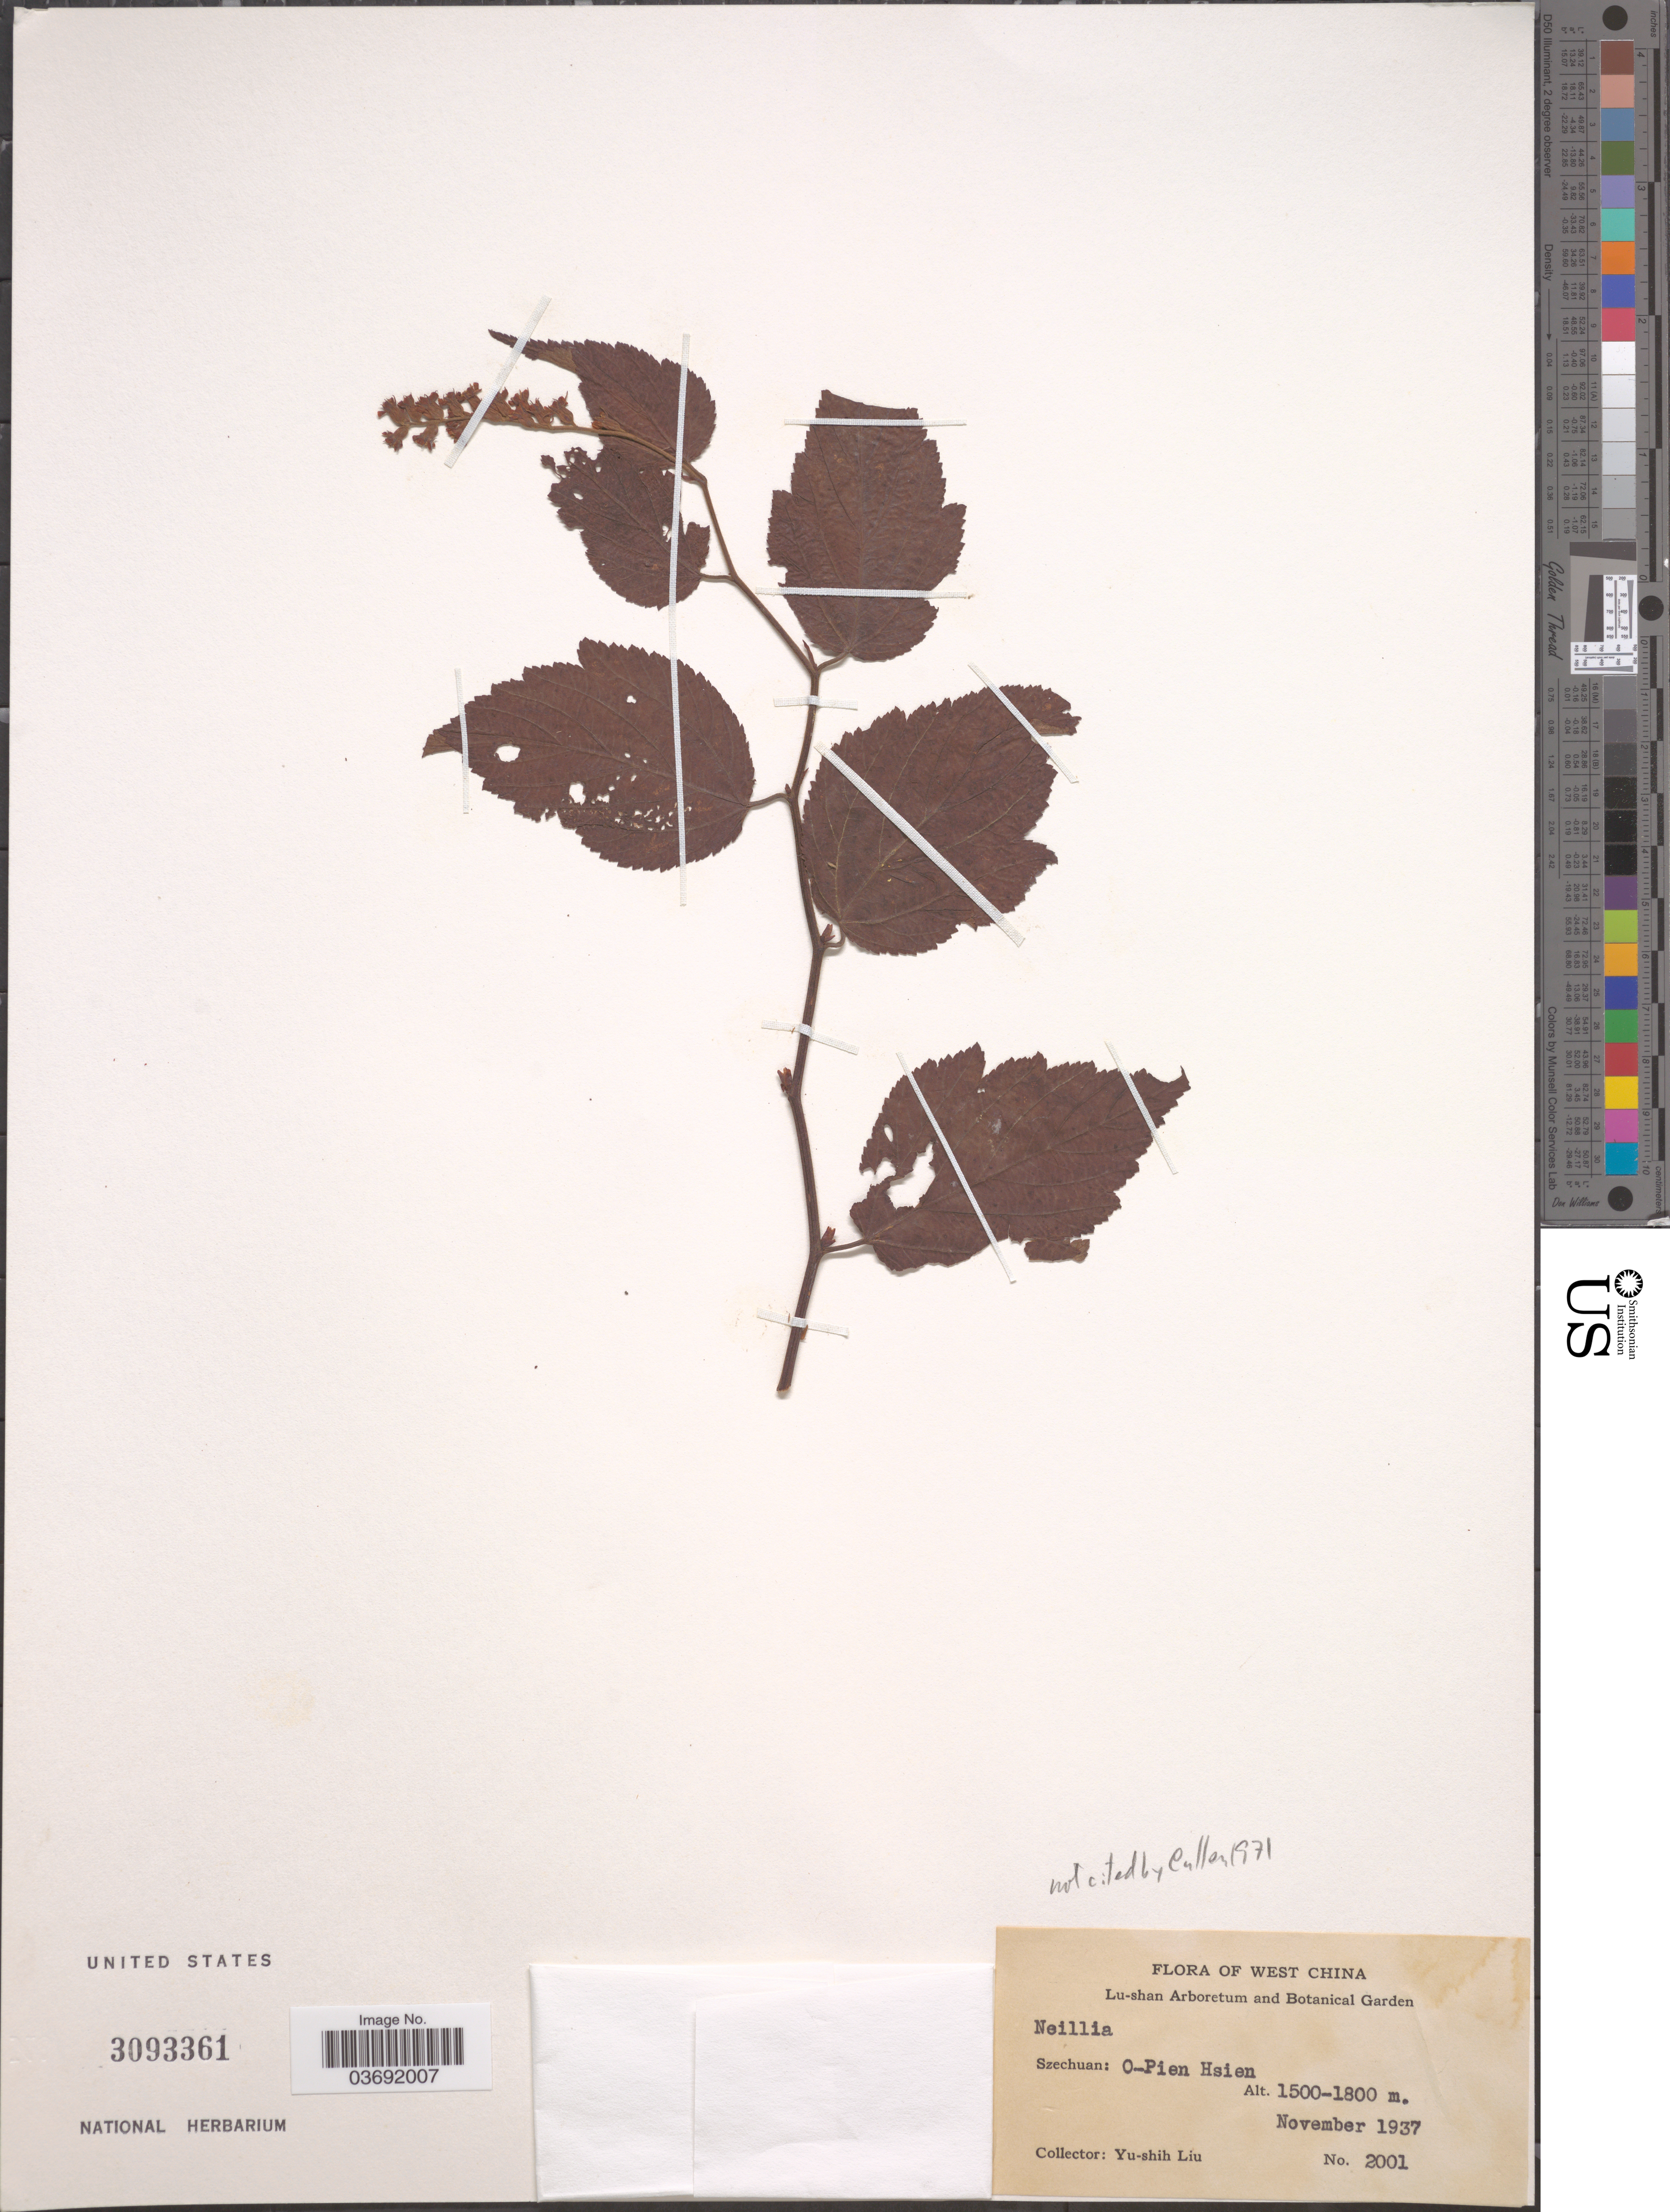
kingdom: Plantae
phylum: Tracheophyta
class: Magnoliopsida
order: Rosales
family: Rosaceae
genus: Neillia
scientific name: Neillia sp.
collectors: Y.-S. Liu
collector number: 2001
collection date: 1937-11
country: China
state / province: Sichuan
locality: West China. Szechuan: O-Pien Hsien.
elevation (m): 1500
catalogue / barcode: US 3093361